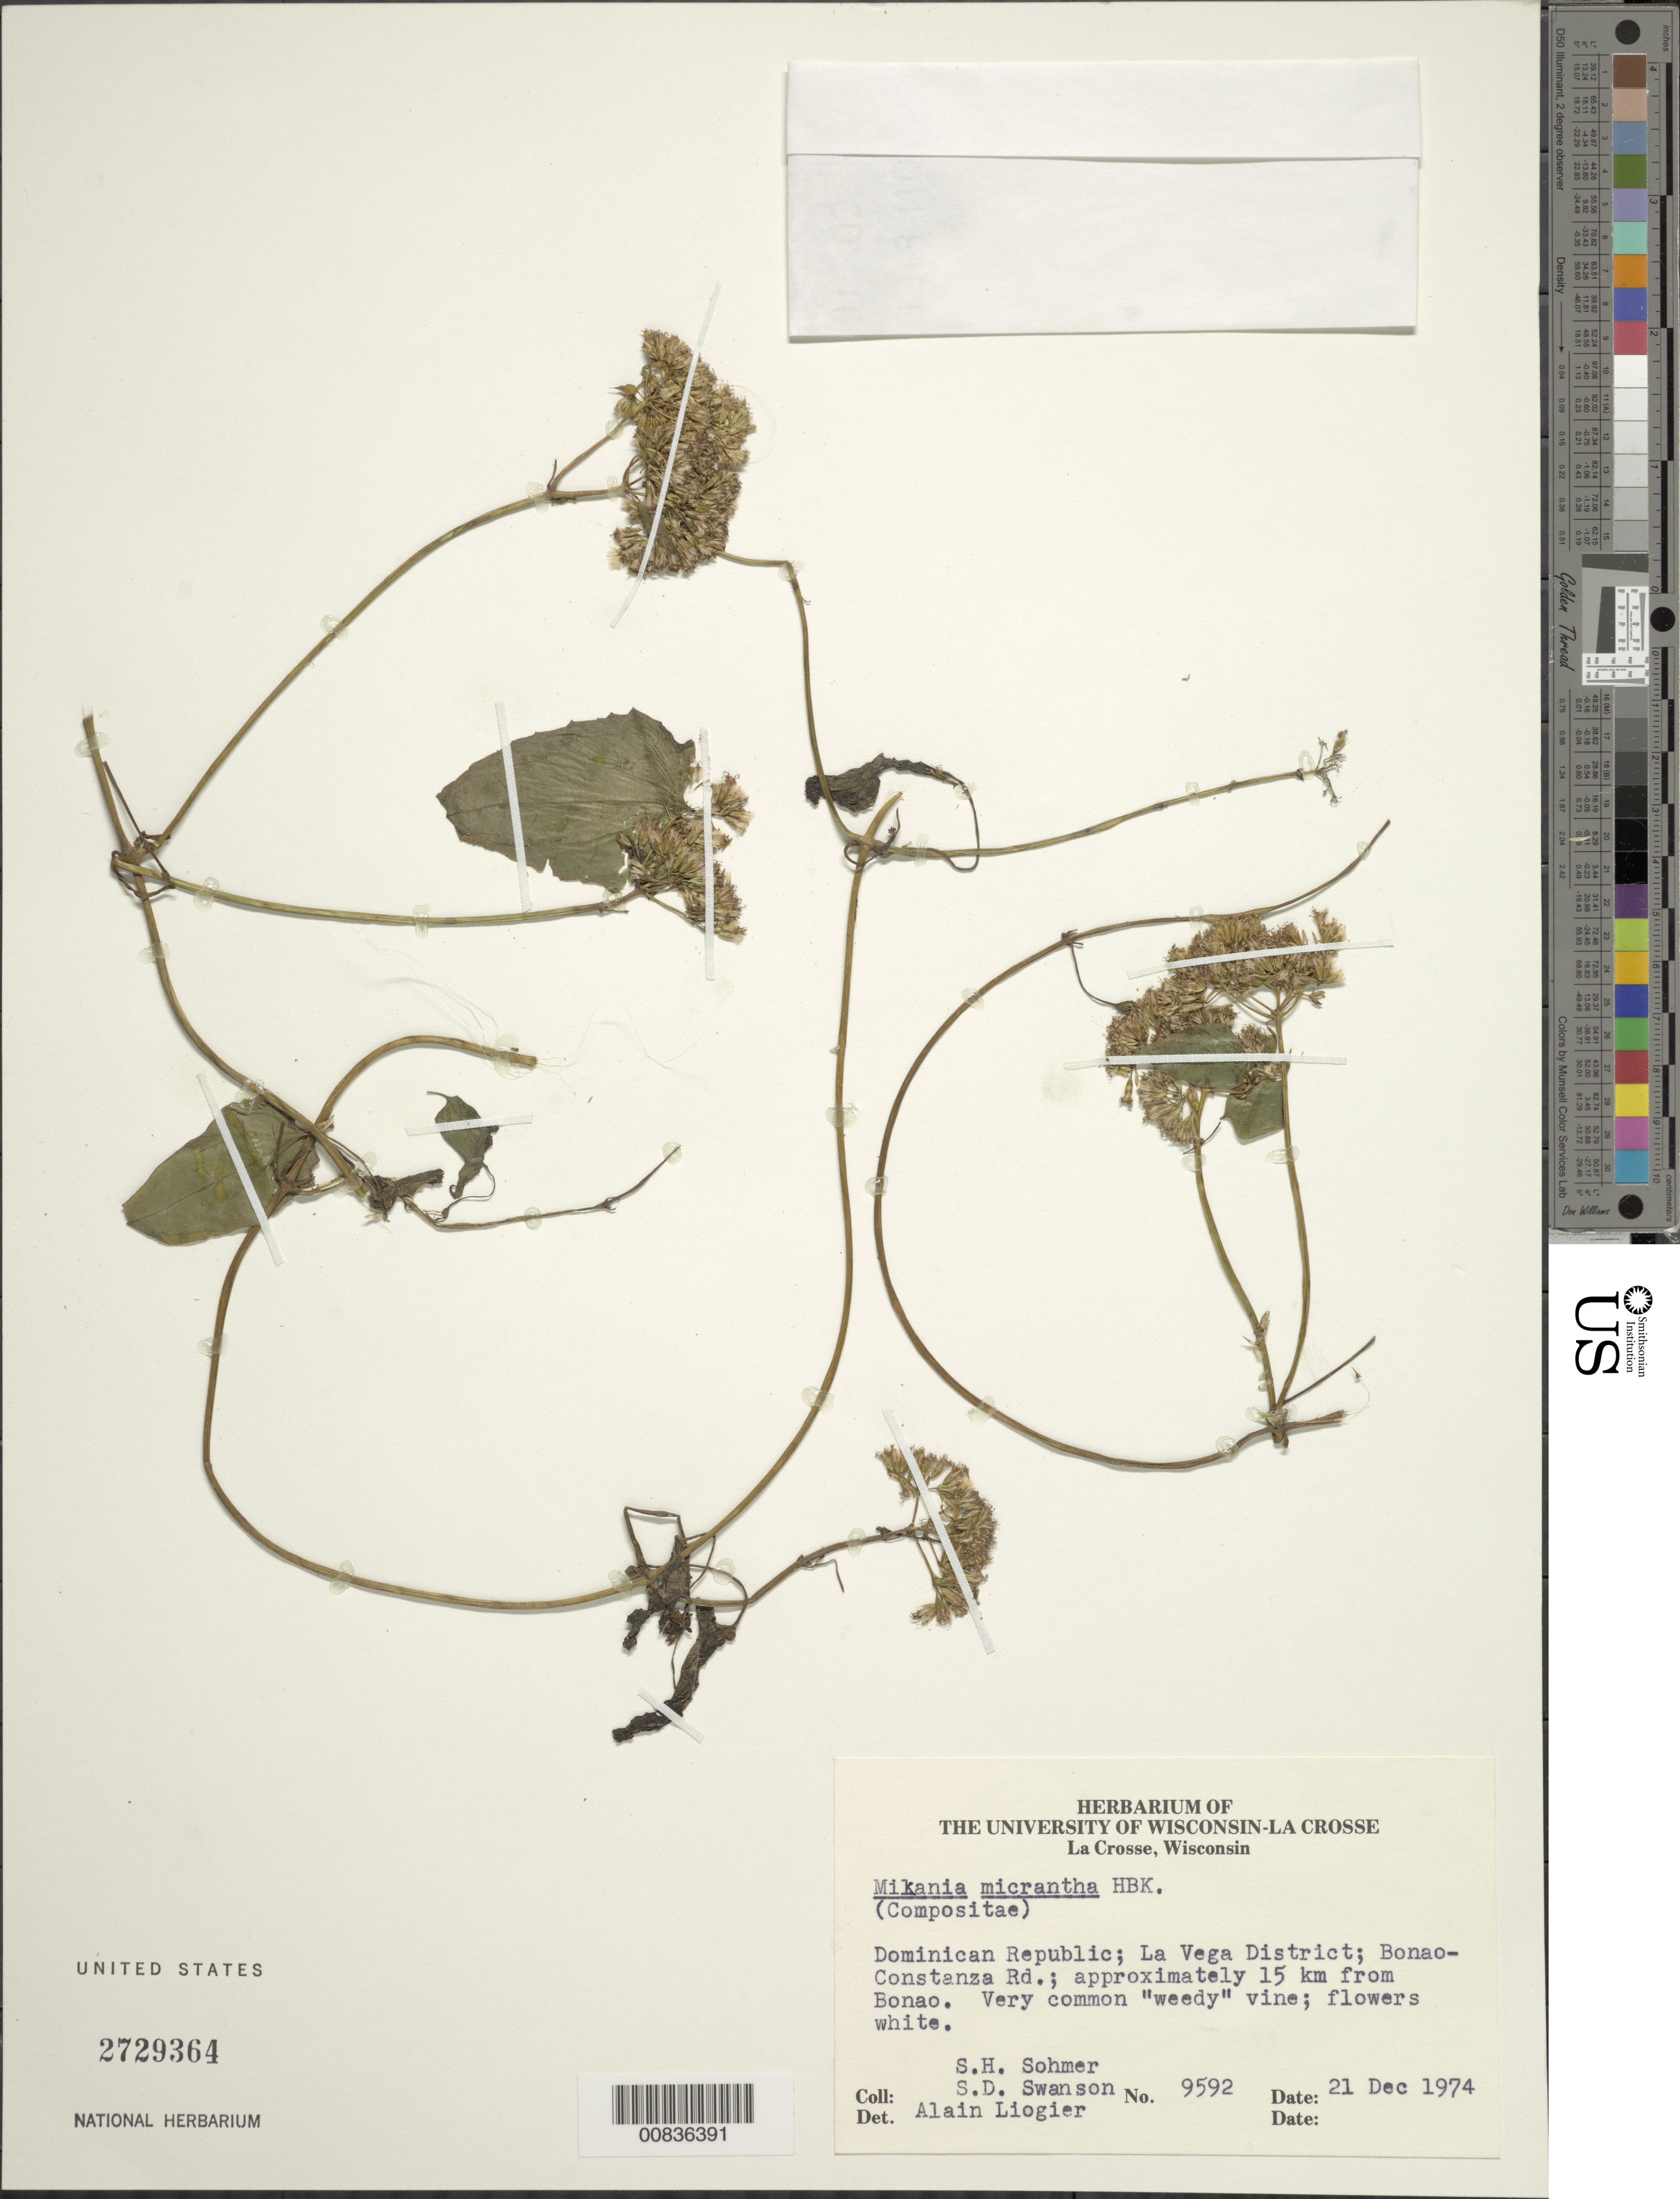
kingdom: Plantae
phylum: Tracheophyta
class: Magnoliopsida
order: Asterales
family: Asteraceae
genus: Mikania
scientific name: Mikania micrantha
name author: Kunth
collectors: A. H. Liogier, S. H. Sohmer & S. Swanson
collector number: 9592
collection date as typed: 21 Dec 1974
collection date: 1974-12-21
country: Dominican Republic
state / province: La Vega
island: Hispaniola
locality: Bonao-Constanza Rd; approx. 15 km from Bonao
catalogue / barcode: US 2729364